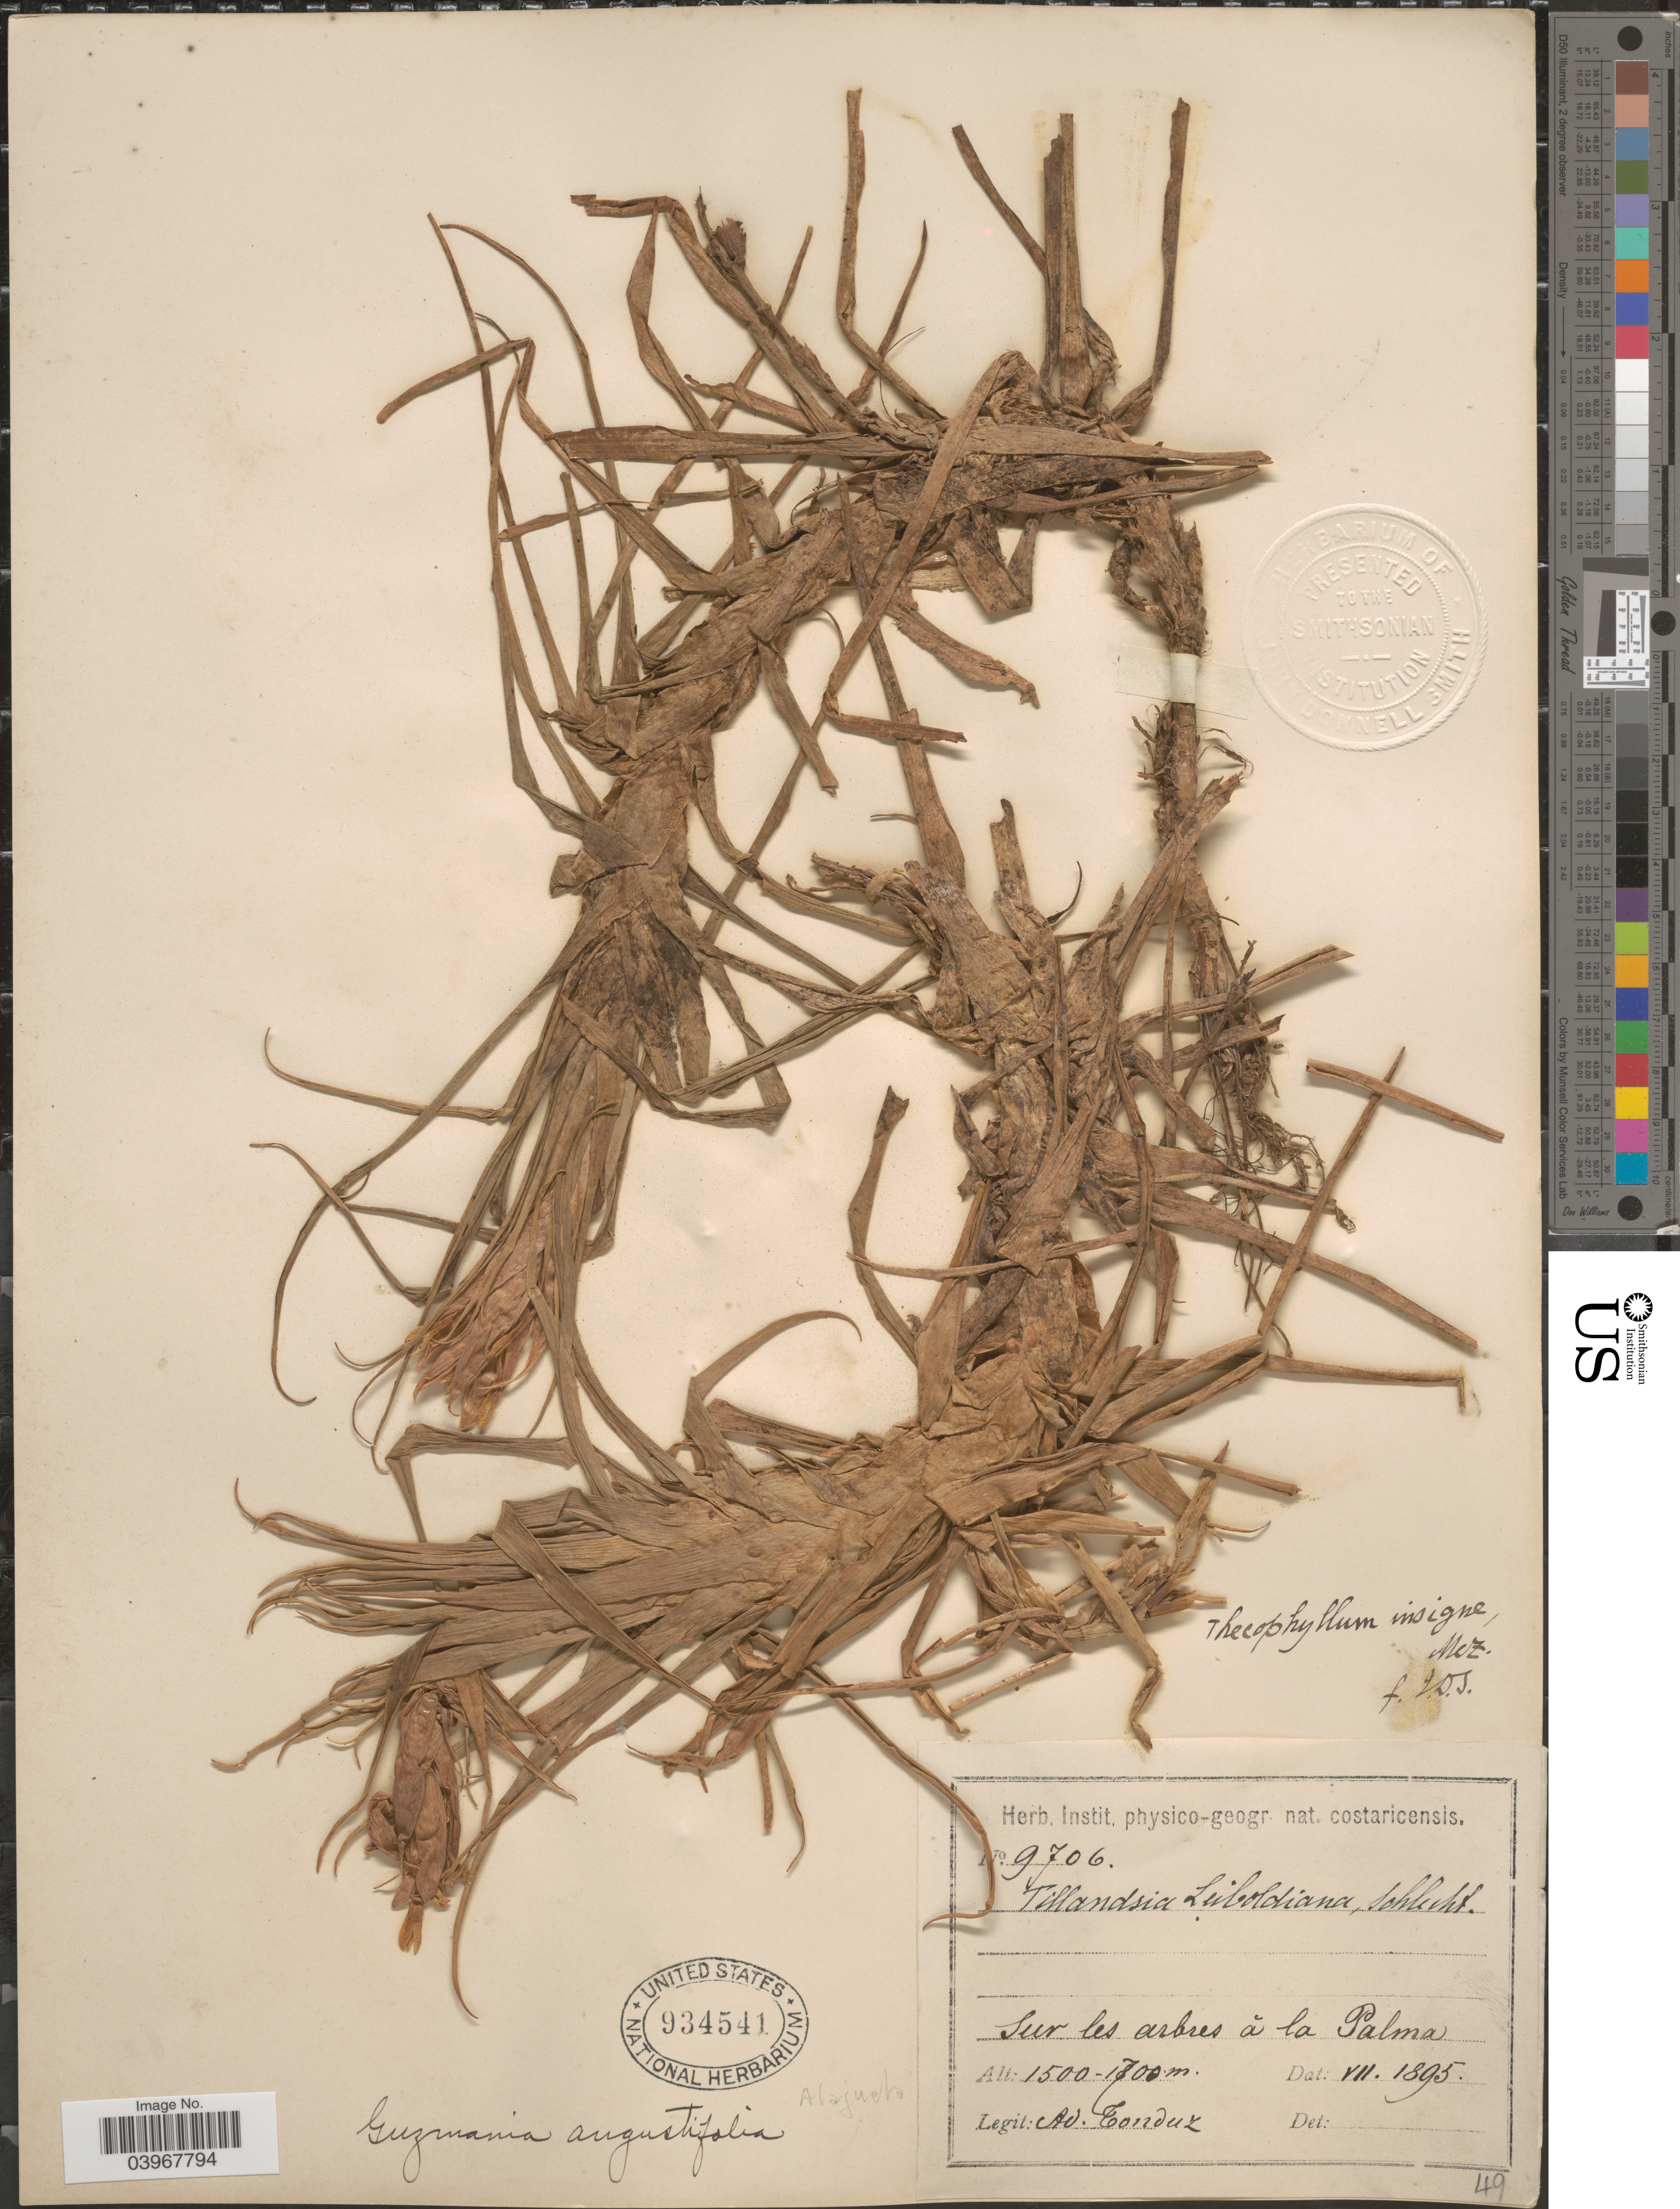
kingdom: Plantae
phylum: Tracheophyta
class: Liliopsida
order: Poales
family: Bromeliaceae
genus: Guzmania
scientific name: Guzmania angustifolia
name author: (Baker) Wittm.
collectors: A. Tonduz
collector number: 9706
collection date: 1895-07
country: Costa Rica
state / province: Alajuela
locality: Sur les arbres à la Palma.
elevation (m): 1500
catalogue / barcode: US 934541